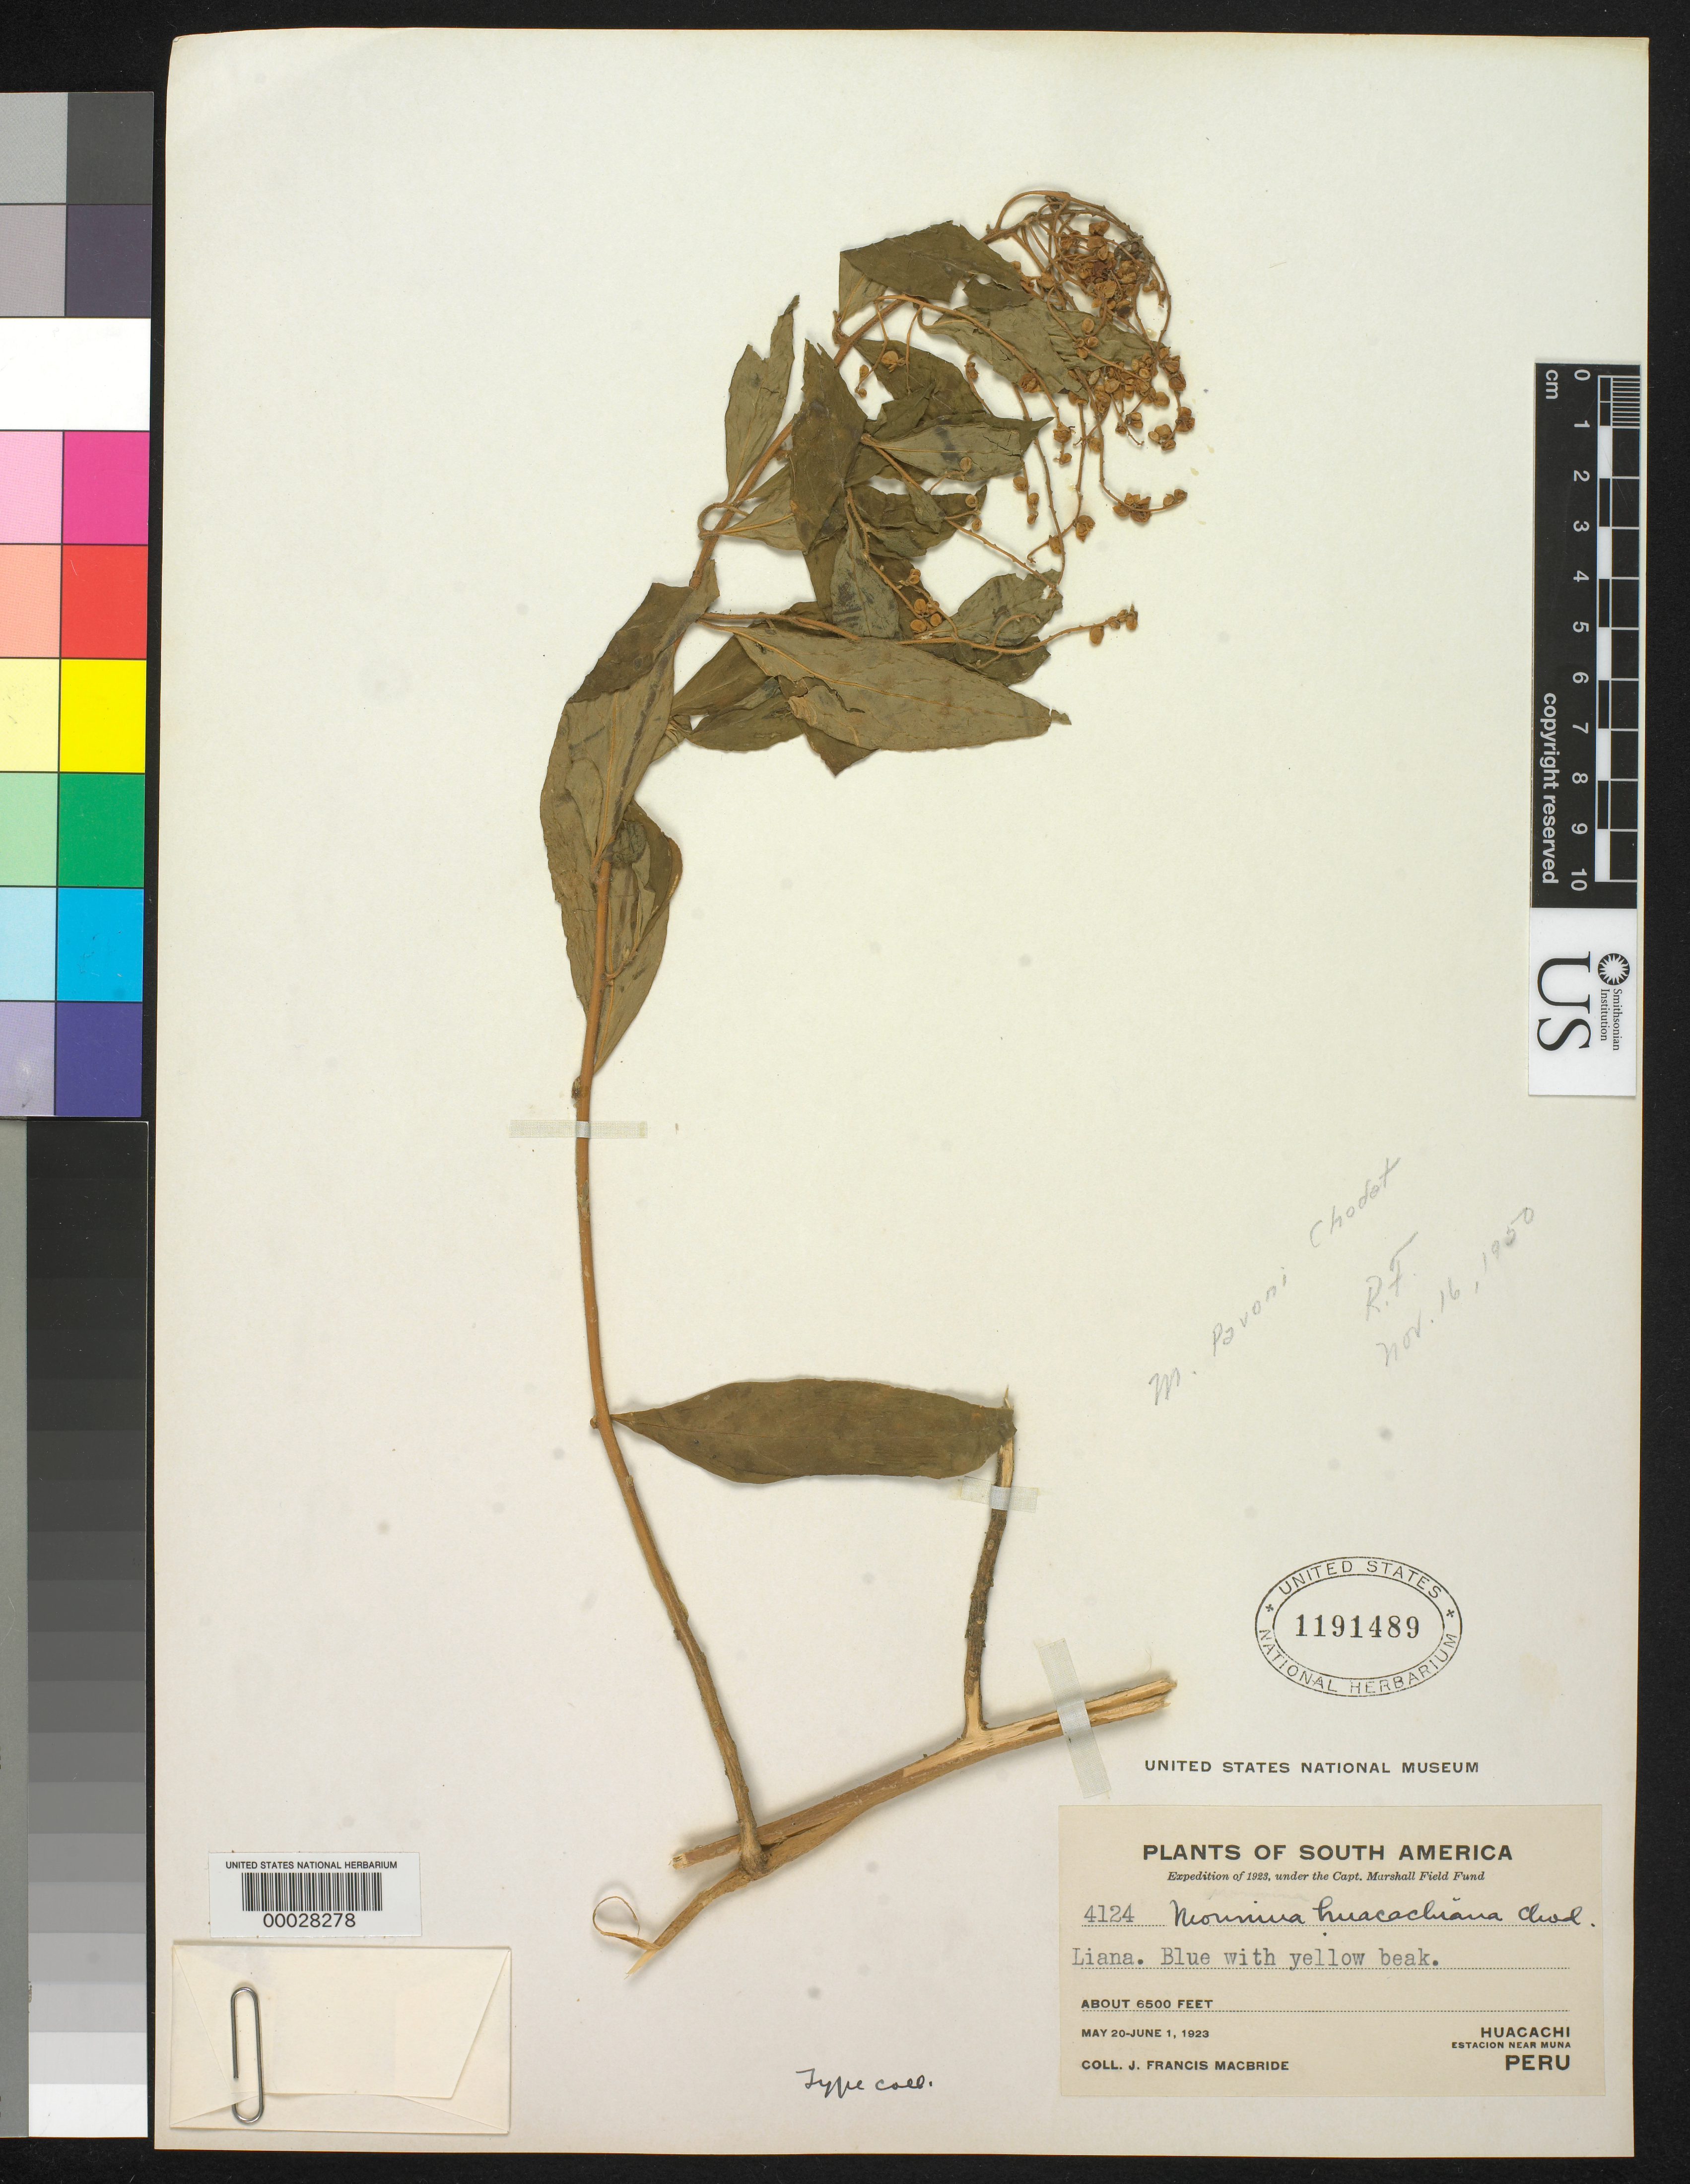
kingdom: Plantae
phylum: Tracheophyta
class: Magnoliopsida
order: Fabales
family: Polygalaceae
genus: Monnina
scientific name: Monnina huacachiana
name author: Chodat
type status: Isolectotype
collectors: J. F. Macbride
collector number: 4124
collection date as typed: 20 May 1923 to 01 Jun 1923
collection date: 1923-05-20/1923-06-01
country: Peru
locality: Huacachi, estacion near Muna.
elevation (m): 1981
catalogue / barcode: US 1191489